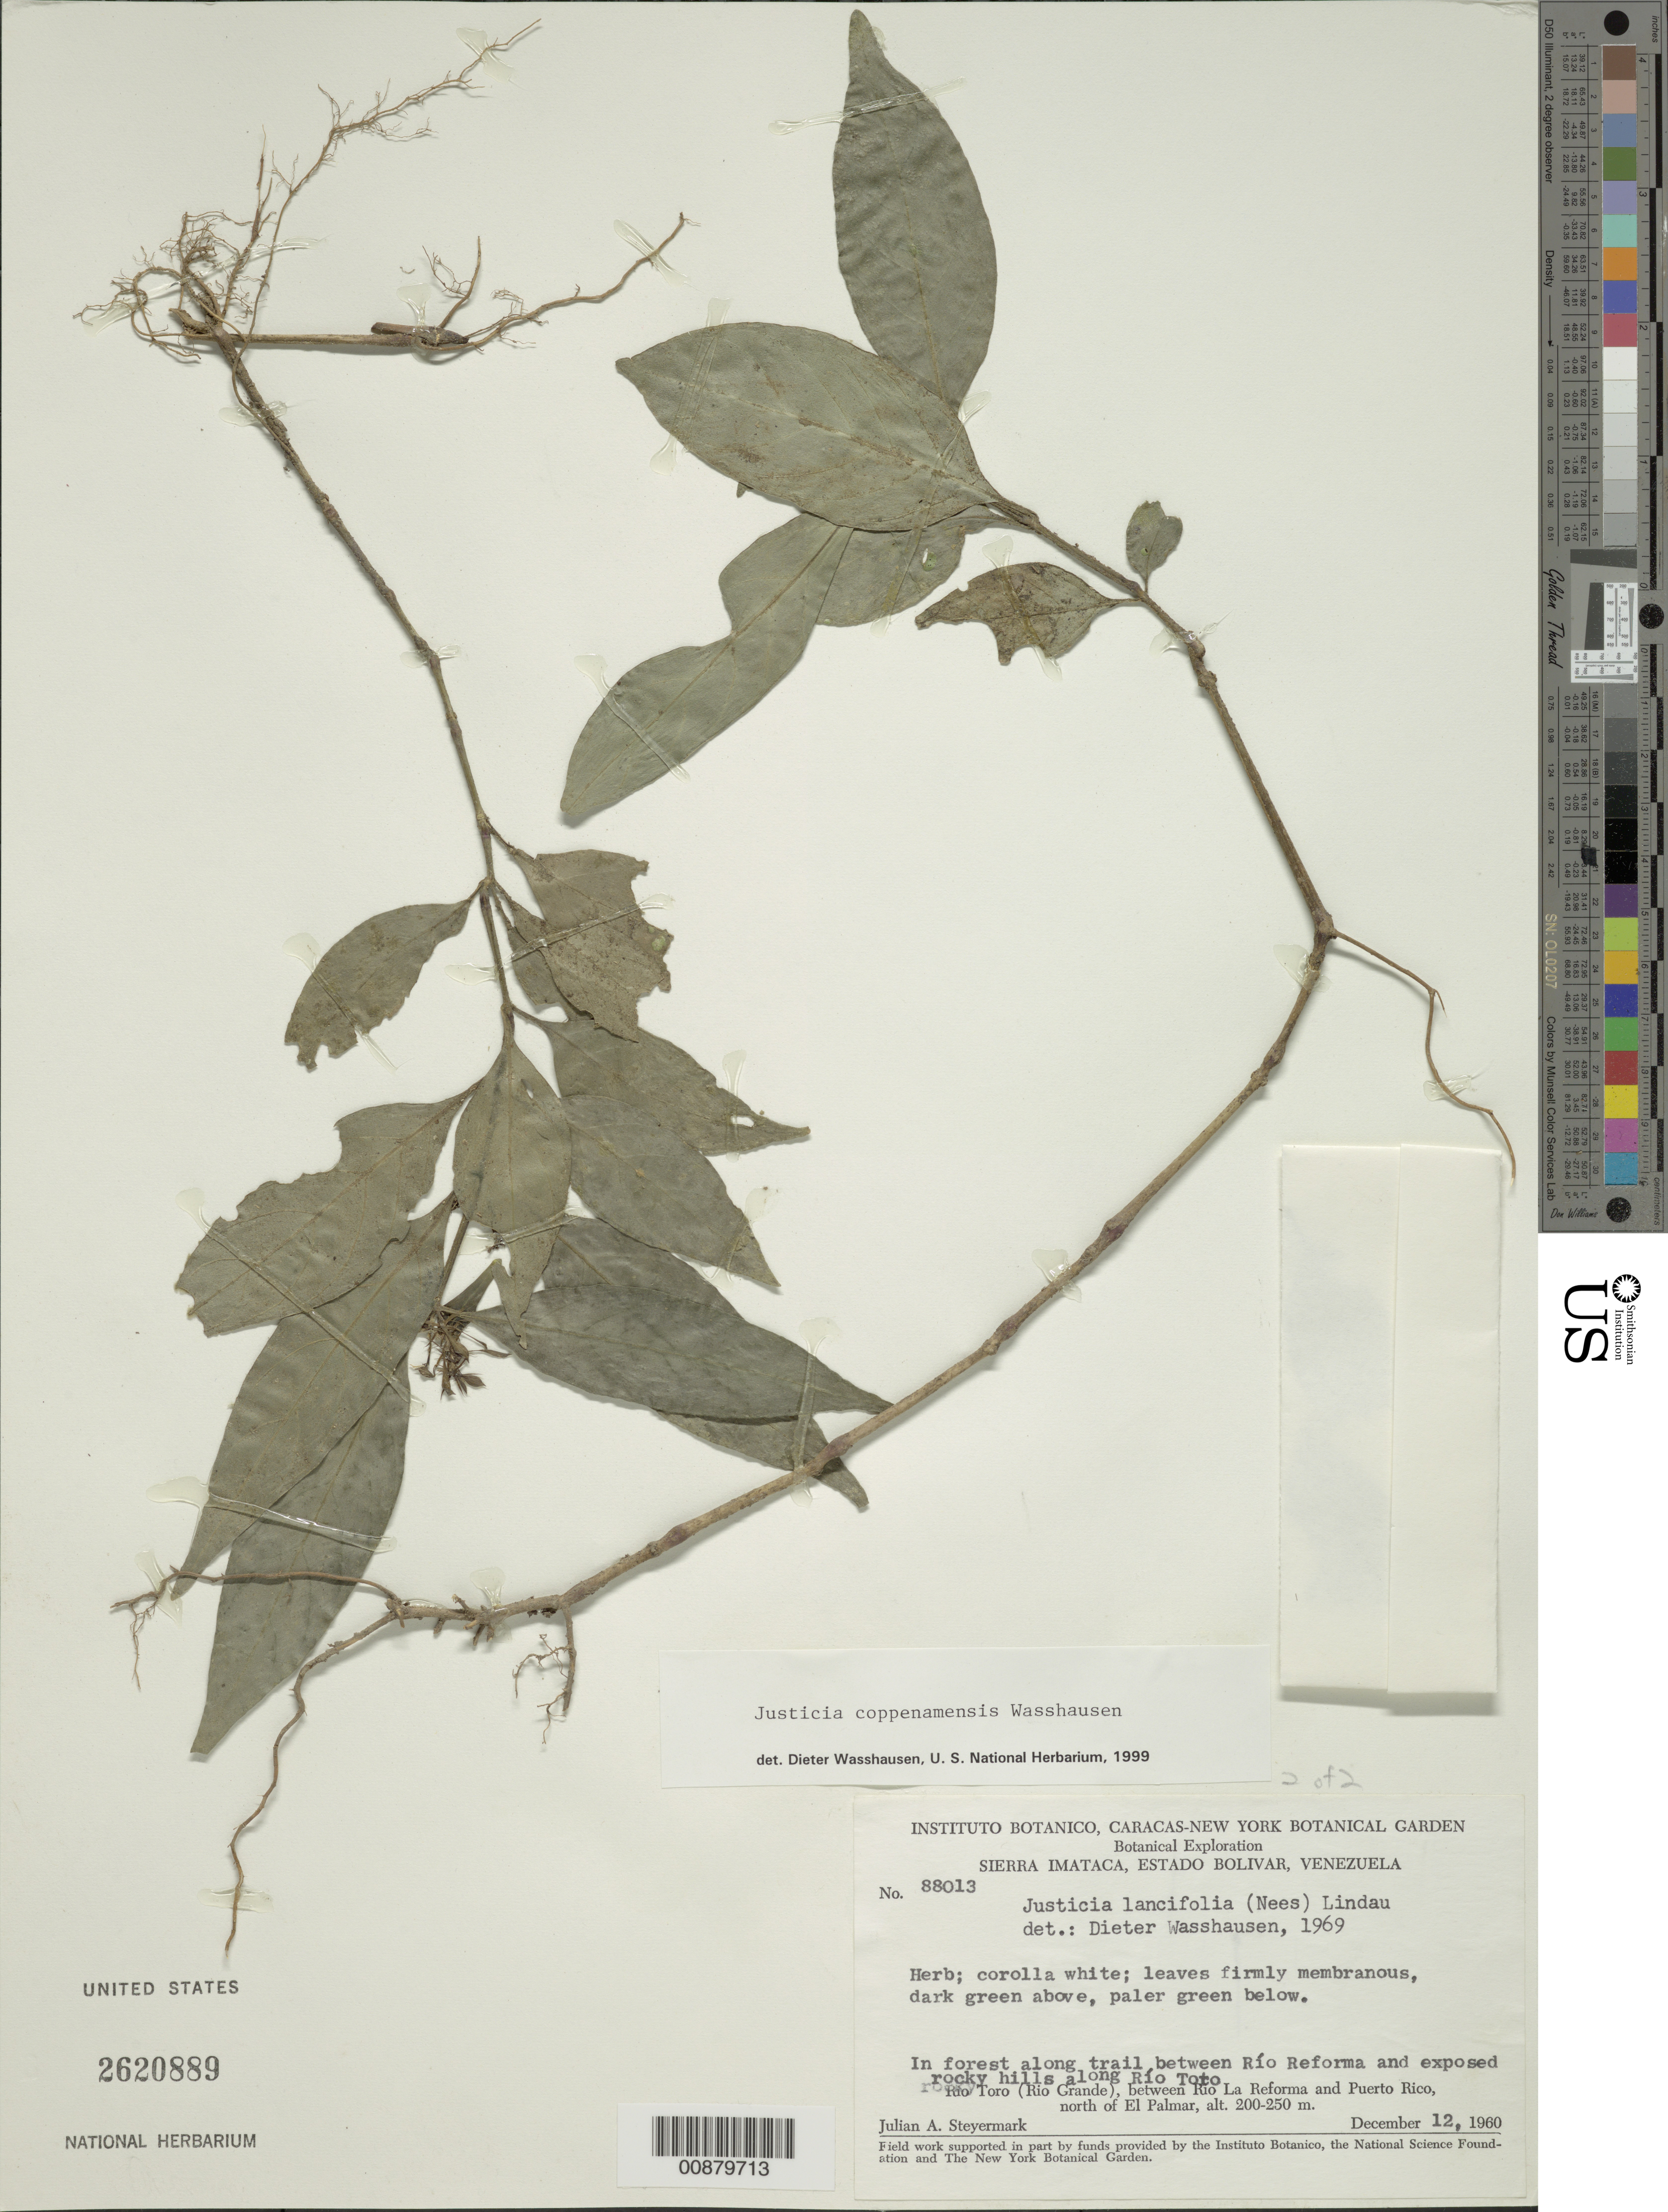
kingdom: Plantae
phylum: Tracheophyta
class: Magnoliopsida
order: Lamiales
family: Acanthaceae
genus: Justicia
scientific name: Justicia coppenamensis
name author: Wassh.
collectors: J. Steyermark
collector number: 88013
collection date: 1960-12-12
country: Venezuela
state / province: Bolivar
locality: Sierra Imataca, In forest along trail, between Río Reforma and exposed rocky hills along Río Toto, Rio Toto (Rio Grande), between Rio La Reforma and Puerto Rico, north of El Palmar.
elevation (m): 200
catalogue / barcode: US 2620889